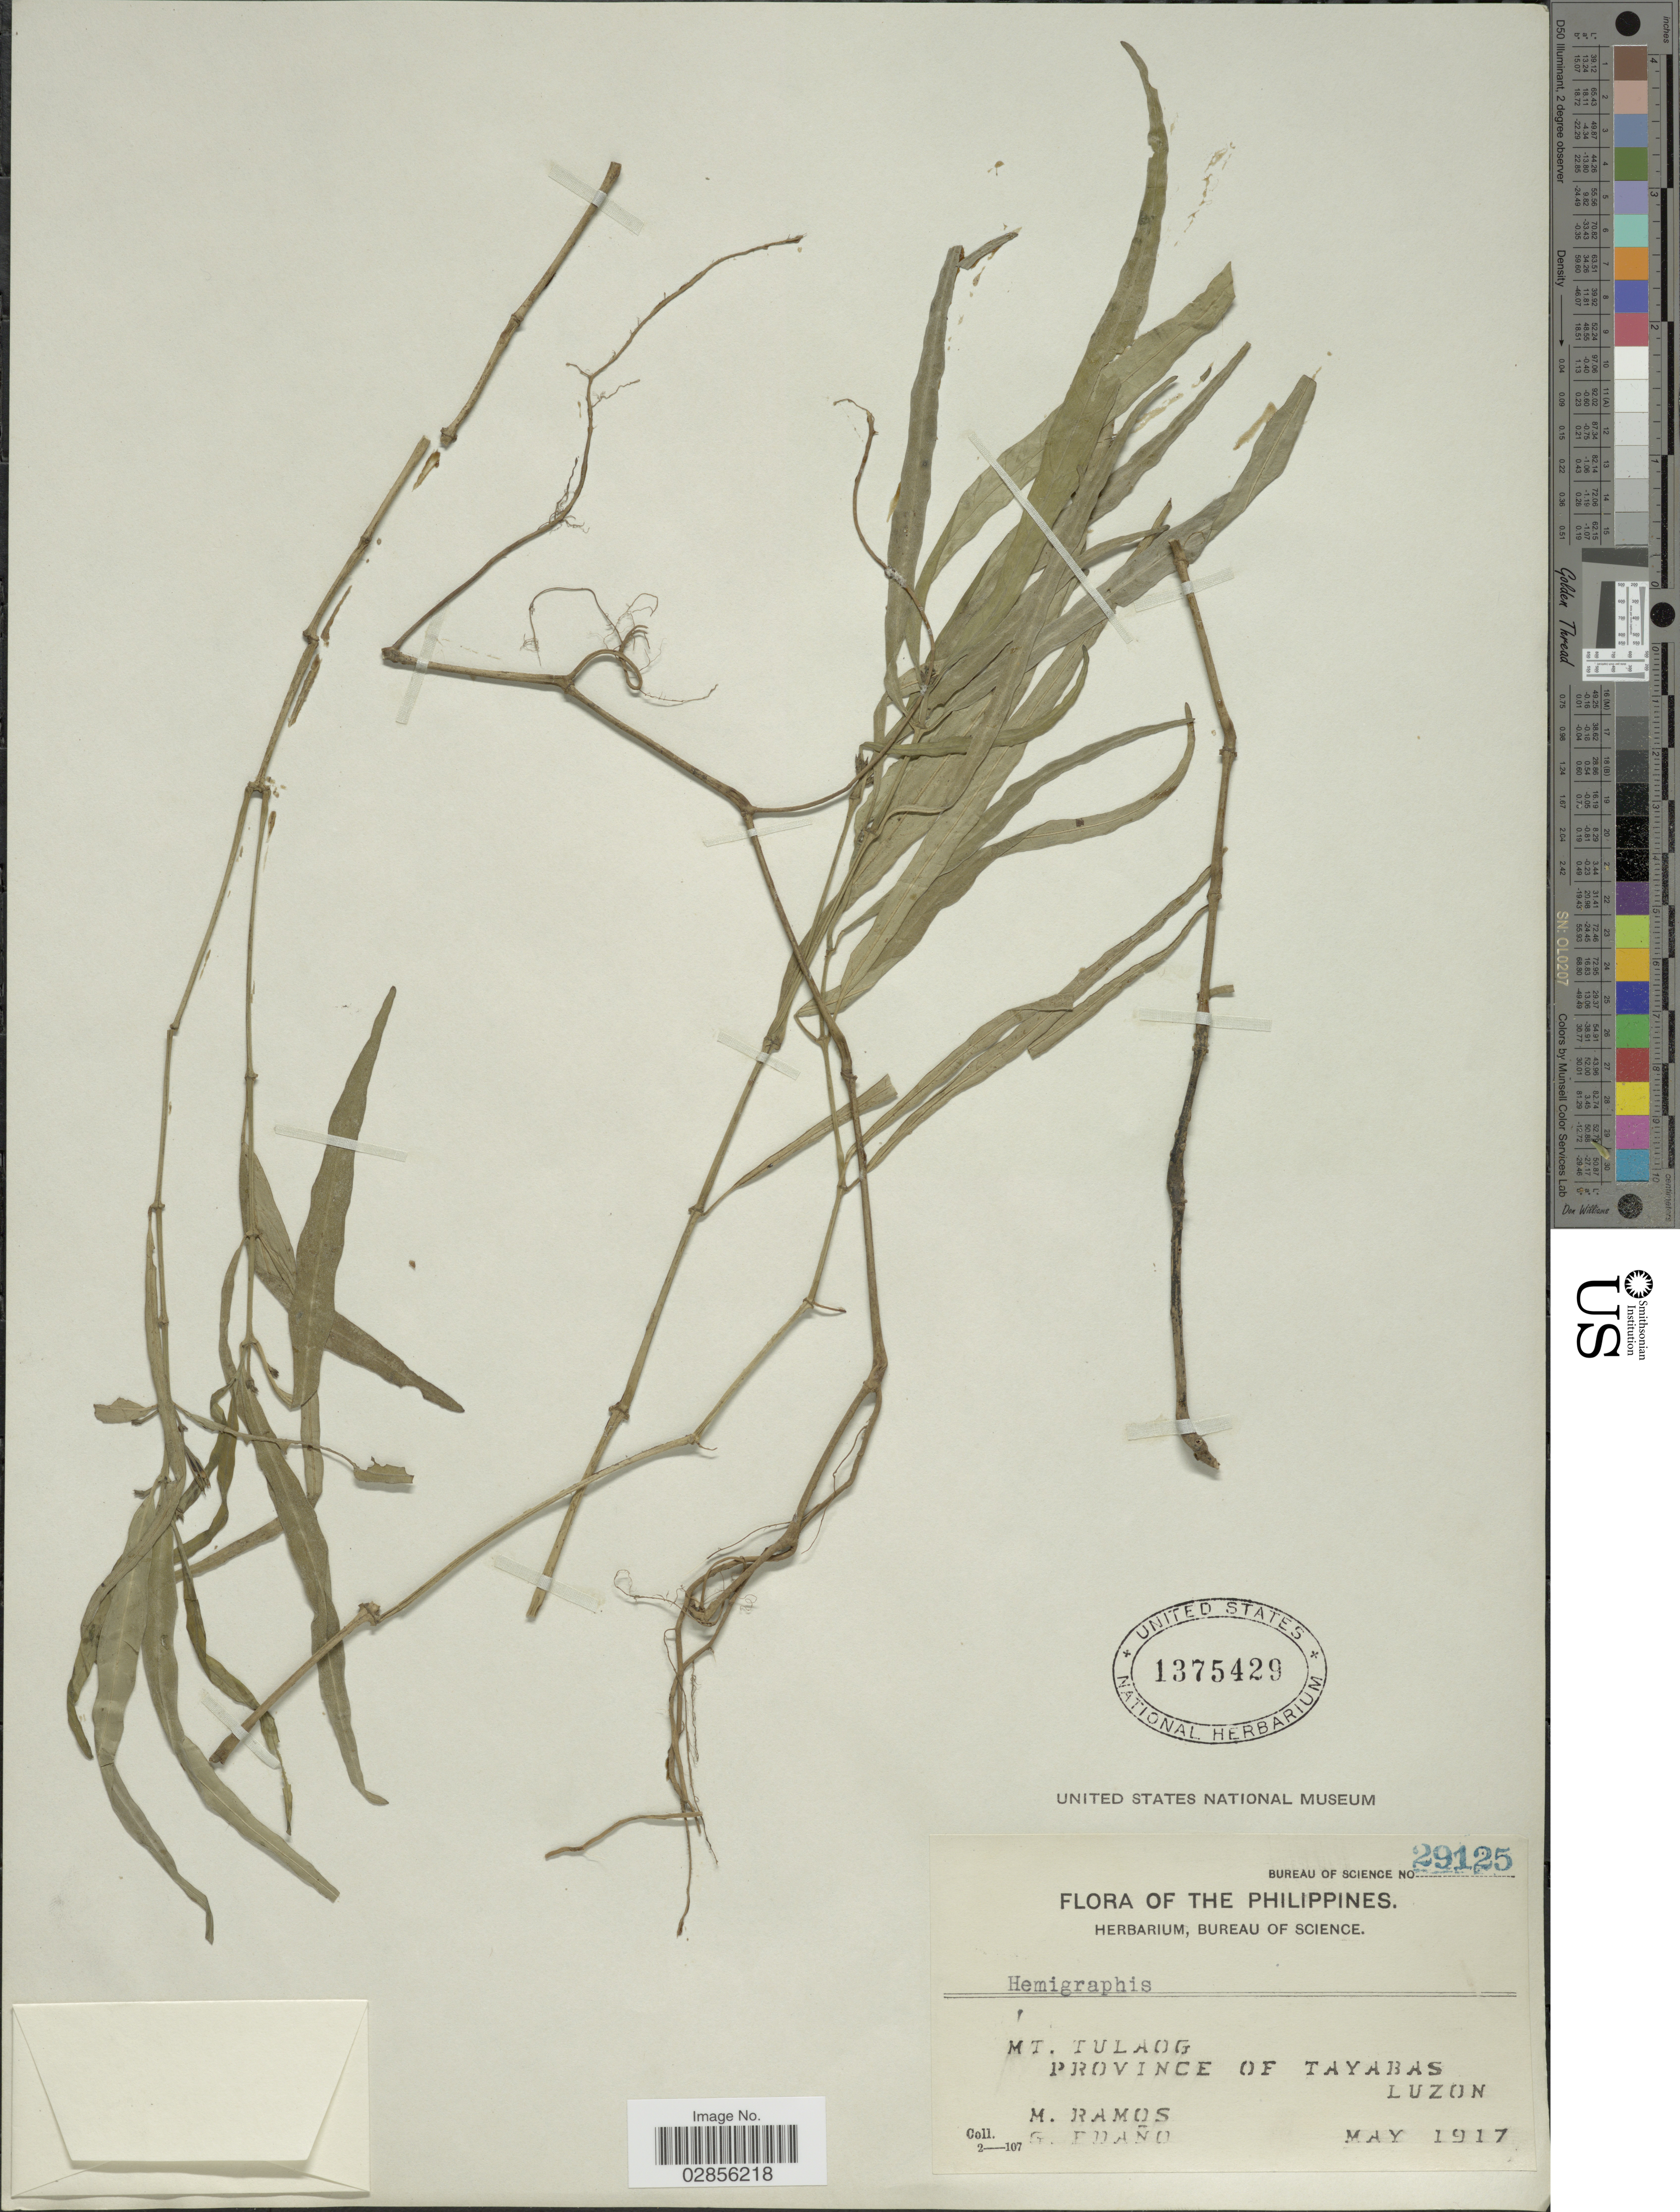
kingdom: Plantae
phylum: Tracheophyta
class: Magnoliopsida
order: Lamiales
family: Acanthaceae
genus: Hemigraphis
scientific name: Hemigraphis sp.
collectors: M. Ramos & G. Edaño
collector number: Bureau of Science 29125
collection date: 1917-05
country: Philippines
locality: Mt. Tulaog. Province of Tayabas, Luzon.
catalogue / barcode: US 1375429